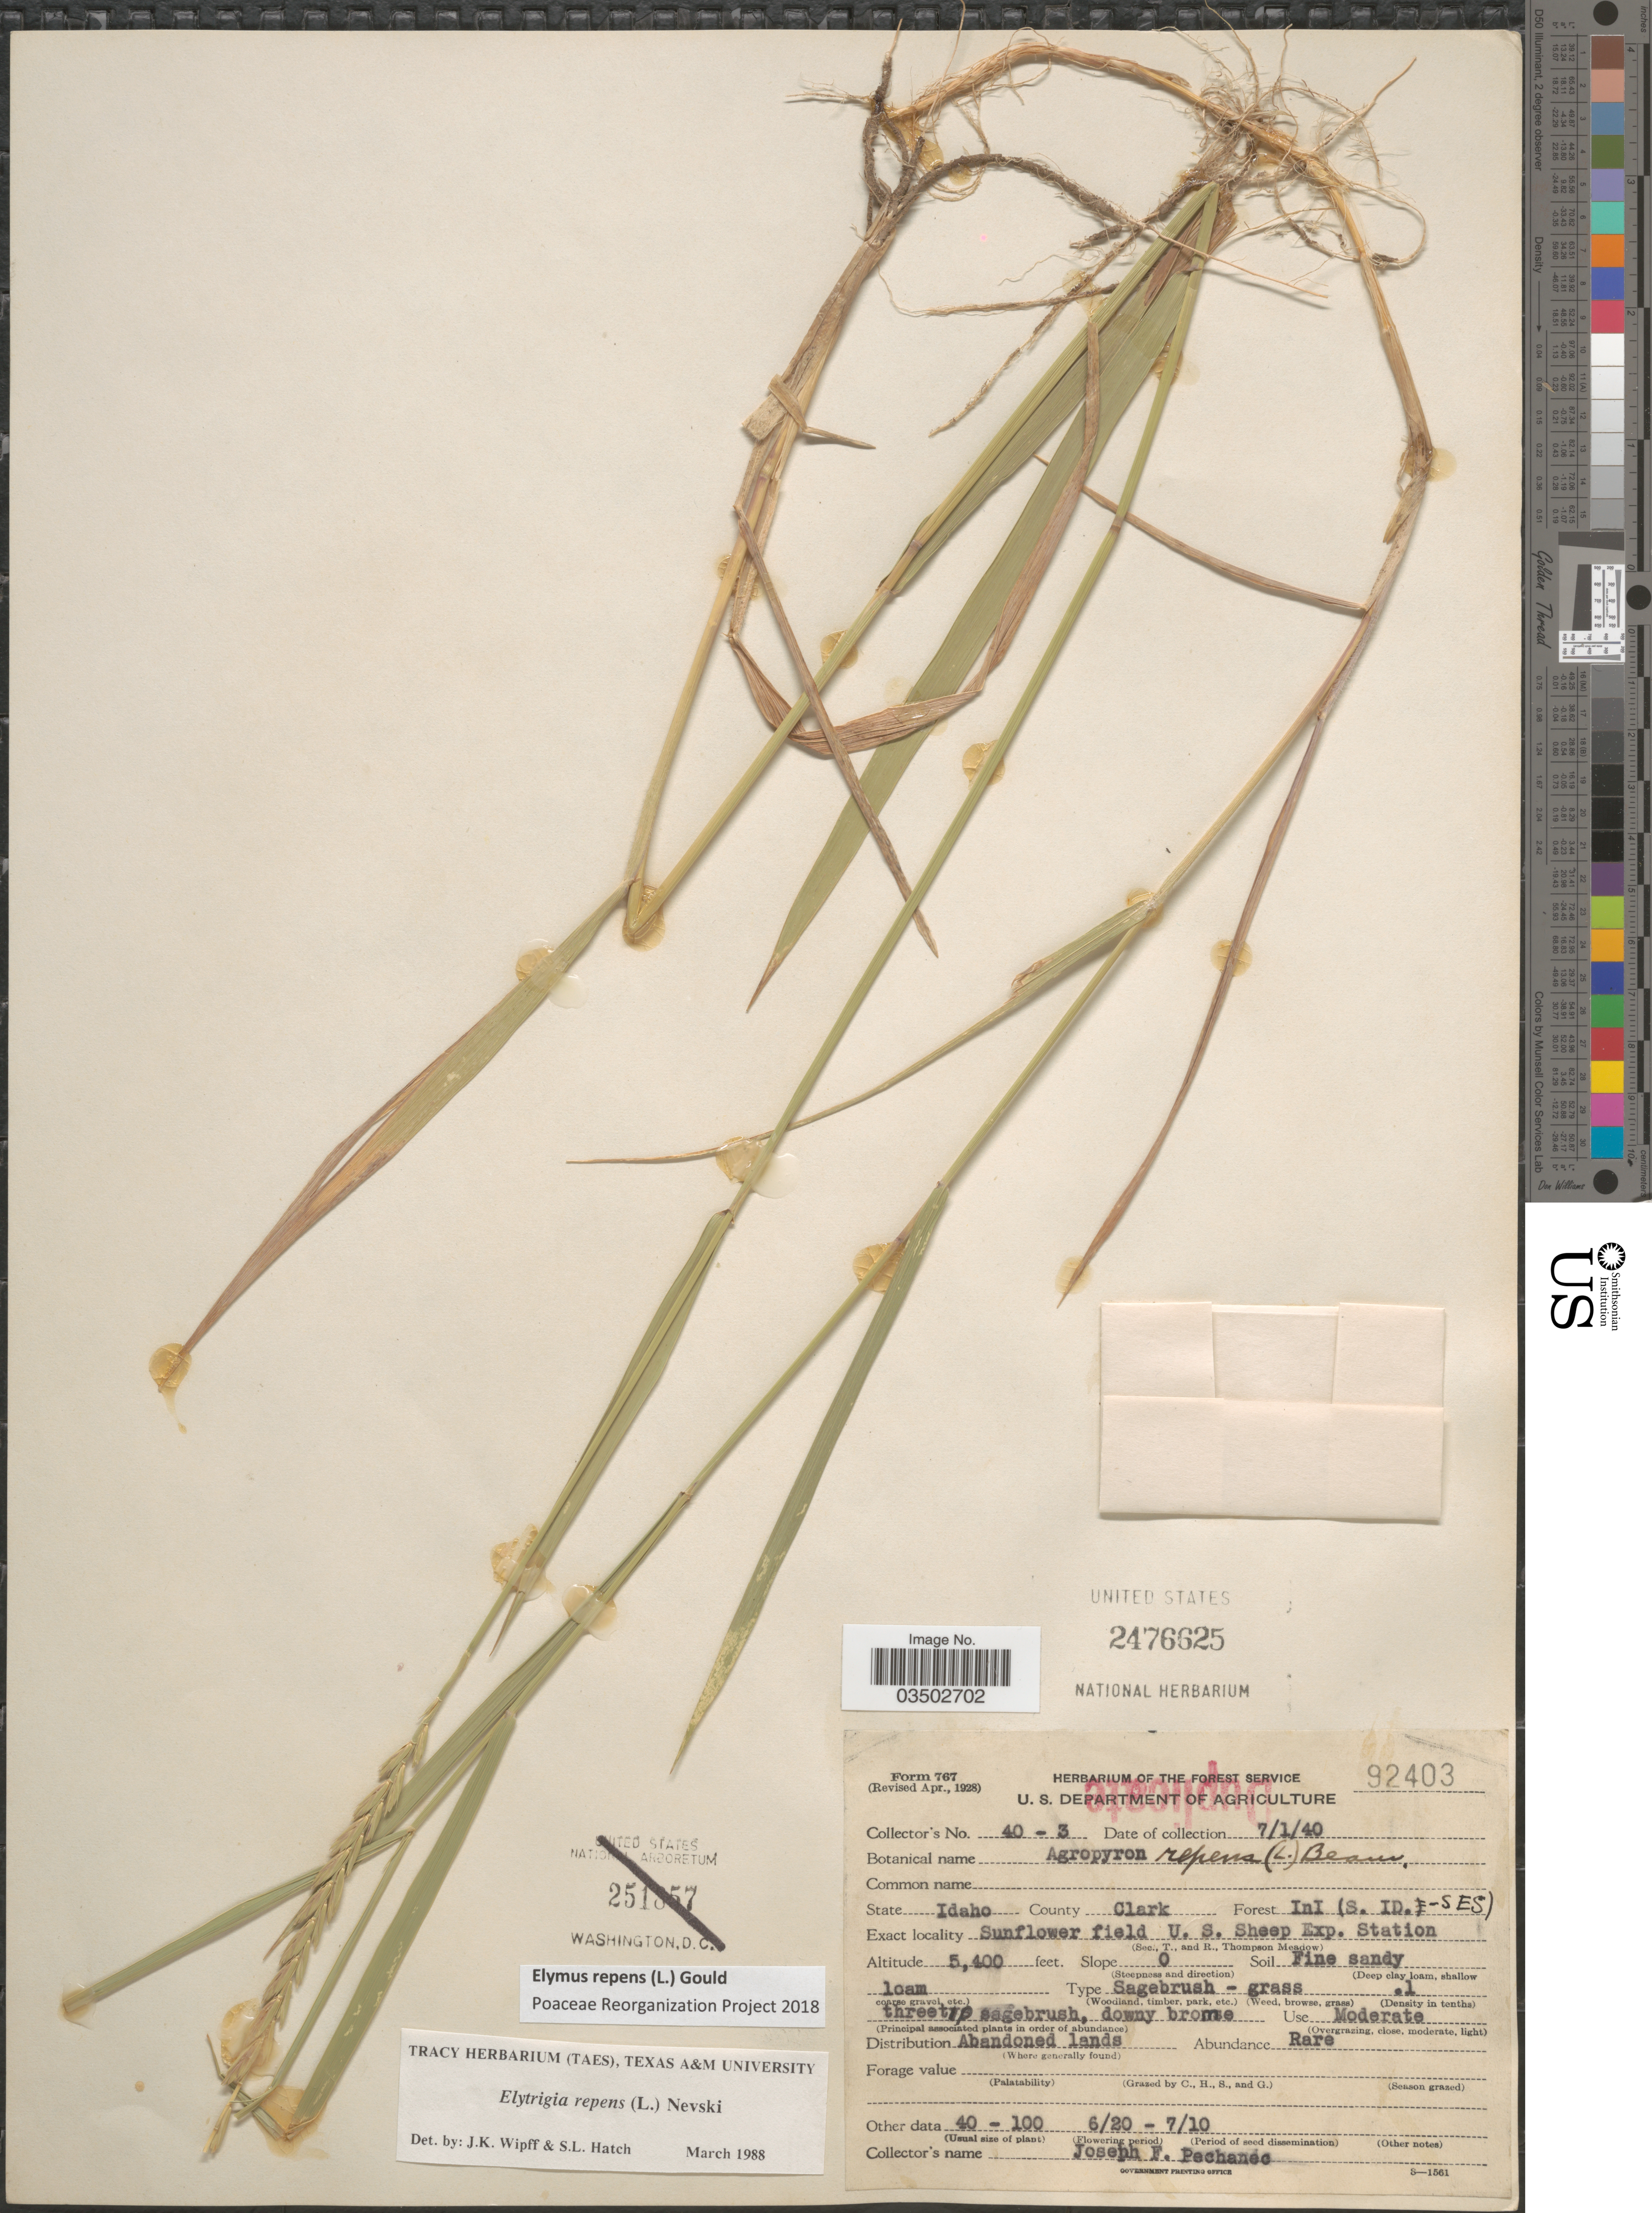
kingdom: Plantae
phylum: Tracheophyta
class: Liliopsida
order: Poales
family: Poaceae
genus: Elymus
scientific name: Elymus repens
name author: (L.) Gould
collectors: J. Pechanec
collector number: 40-3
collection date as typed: Transcribed d/m/y: 1/7/40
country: United States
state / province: Idaho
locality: County Clark. Forest InI (S. ID. - SES). Sunflower field U.S. Sheep Exp. Station.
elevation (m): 1646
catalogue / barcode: US 2476625